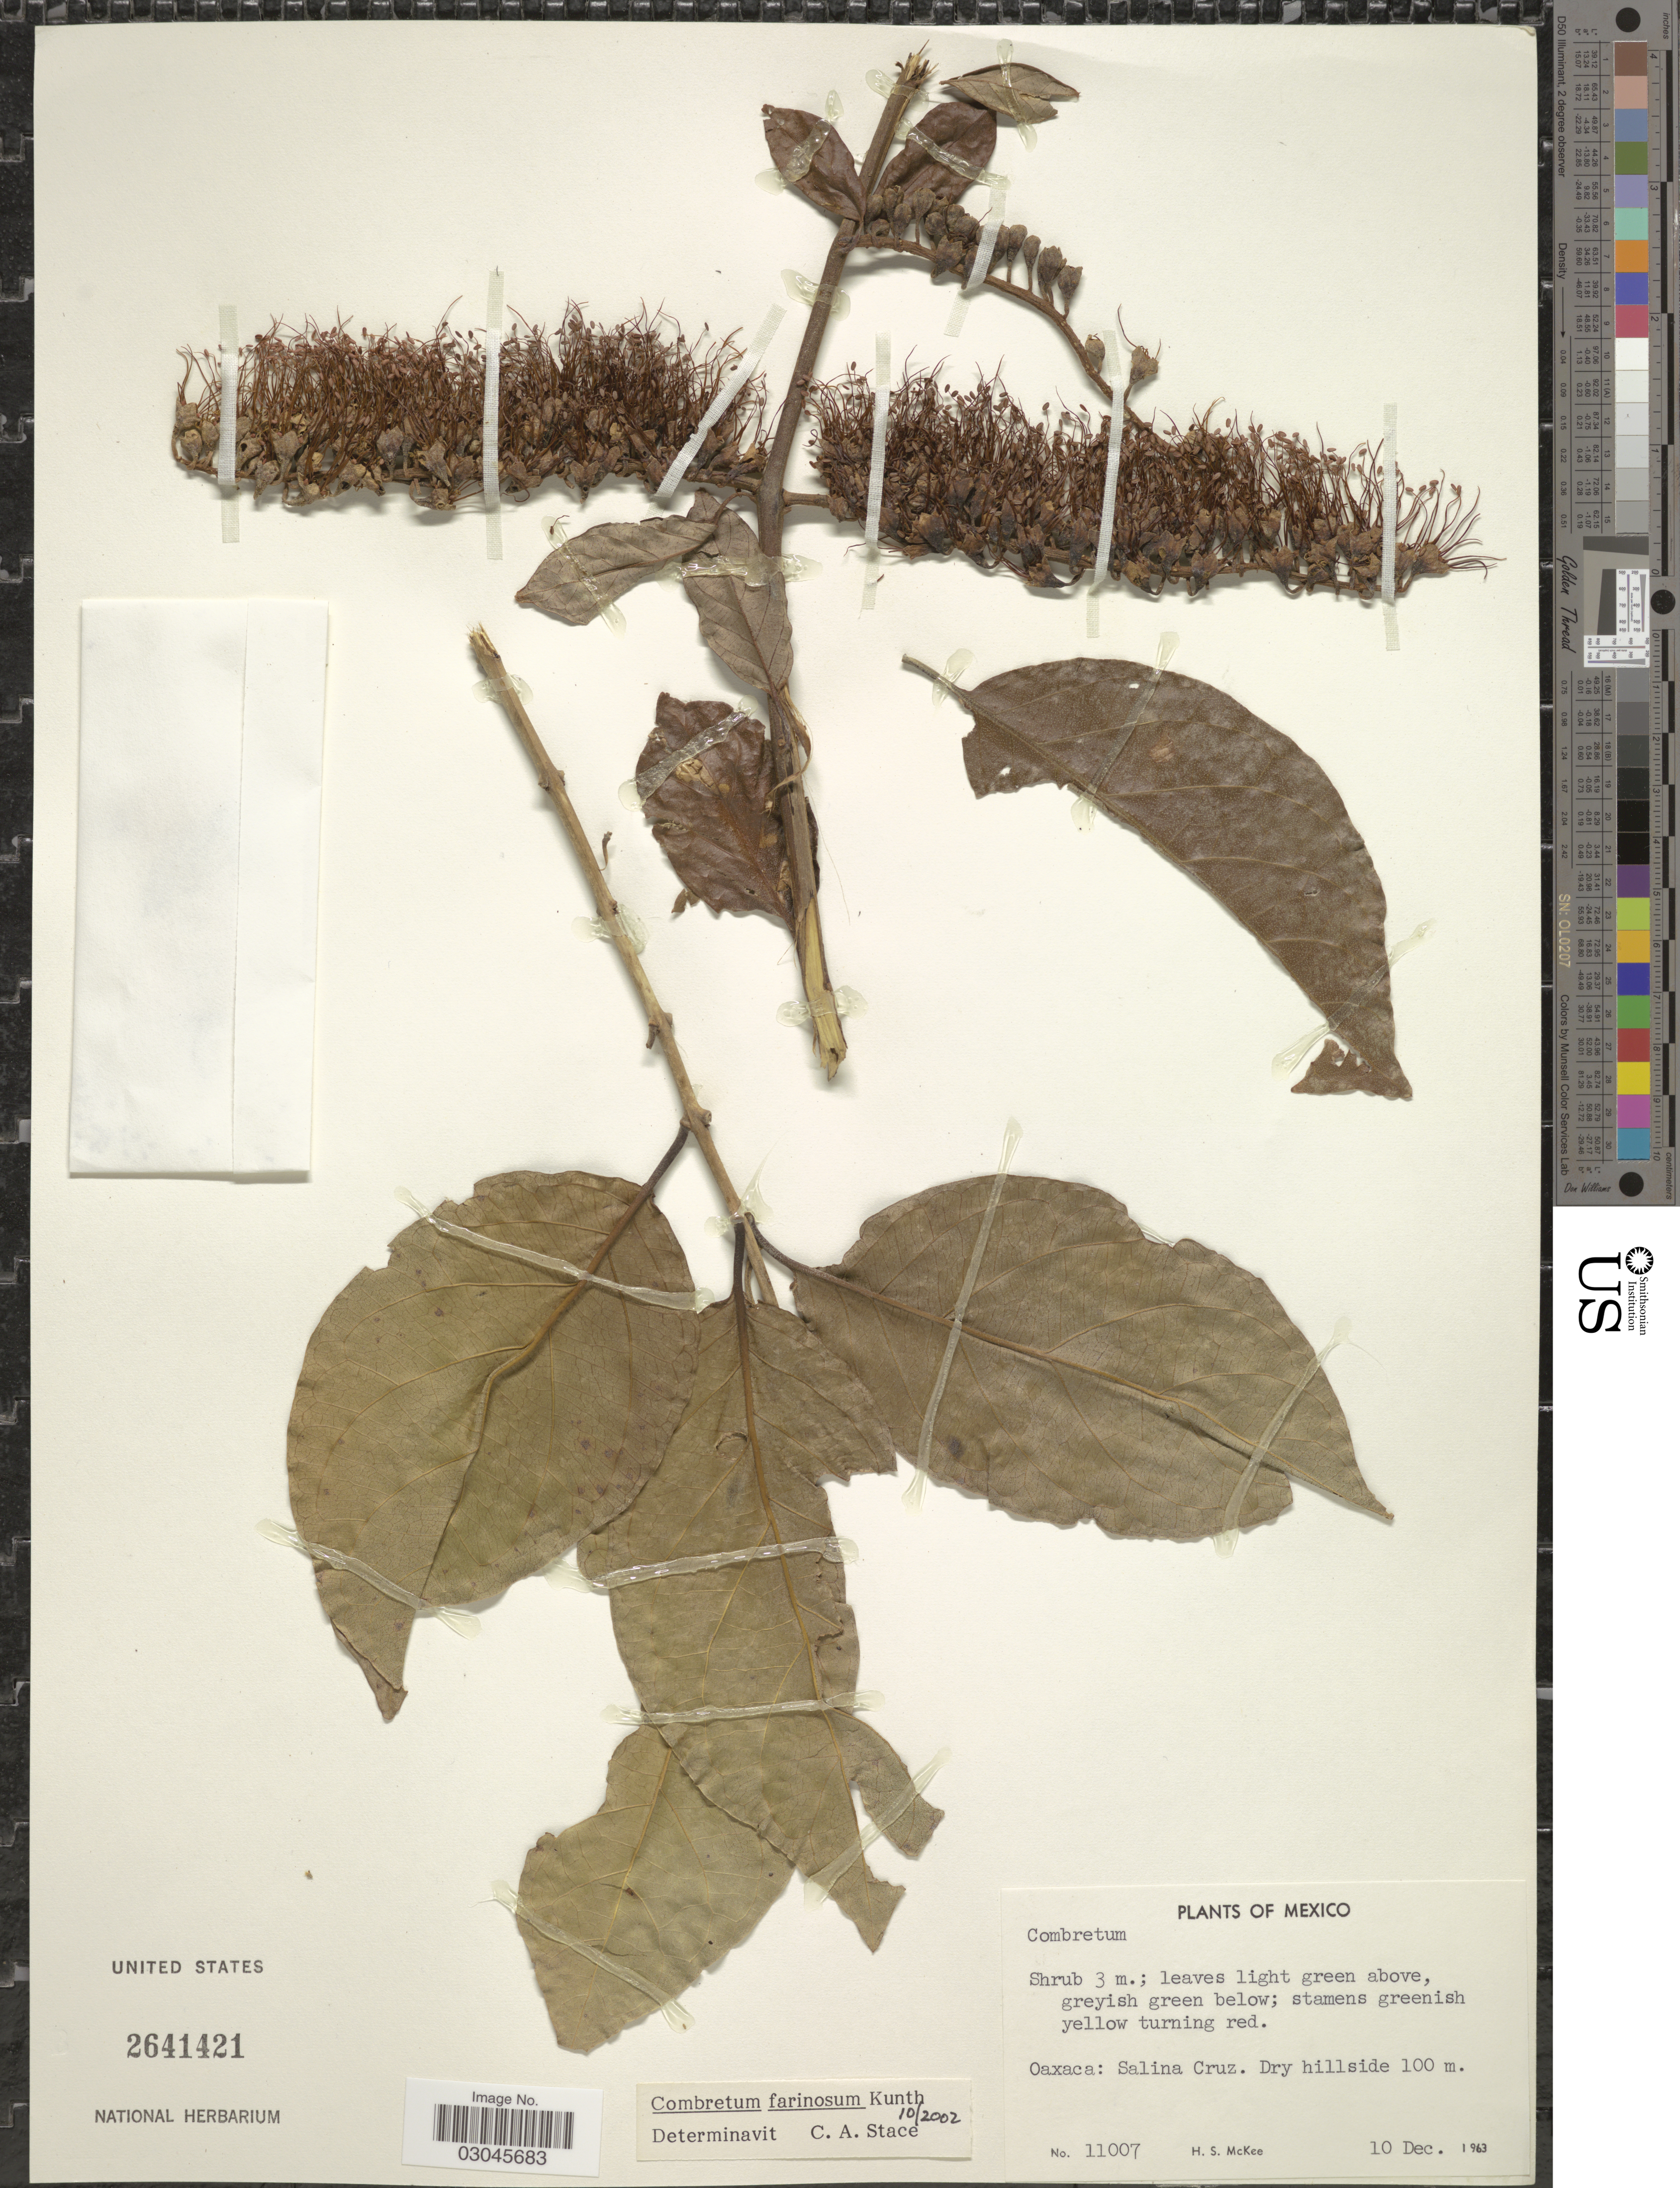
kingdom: Plantae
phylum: Tracheophyta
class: Magnoliopsida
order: Myrtales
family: Combretaceae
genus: Combretum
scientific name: Combretum farinosum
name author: Kunth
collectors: H. S. McKee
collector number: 11007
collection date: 1963-12-10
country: Mexico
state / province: Oaxaca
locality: Salina Cruz.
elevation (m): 100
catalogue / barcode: US 2641421